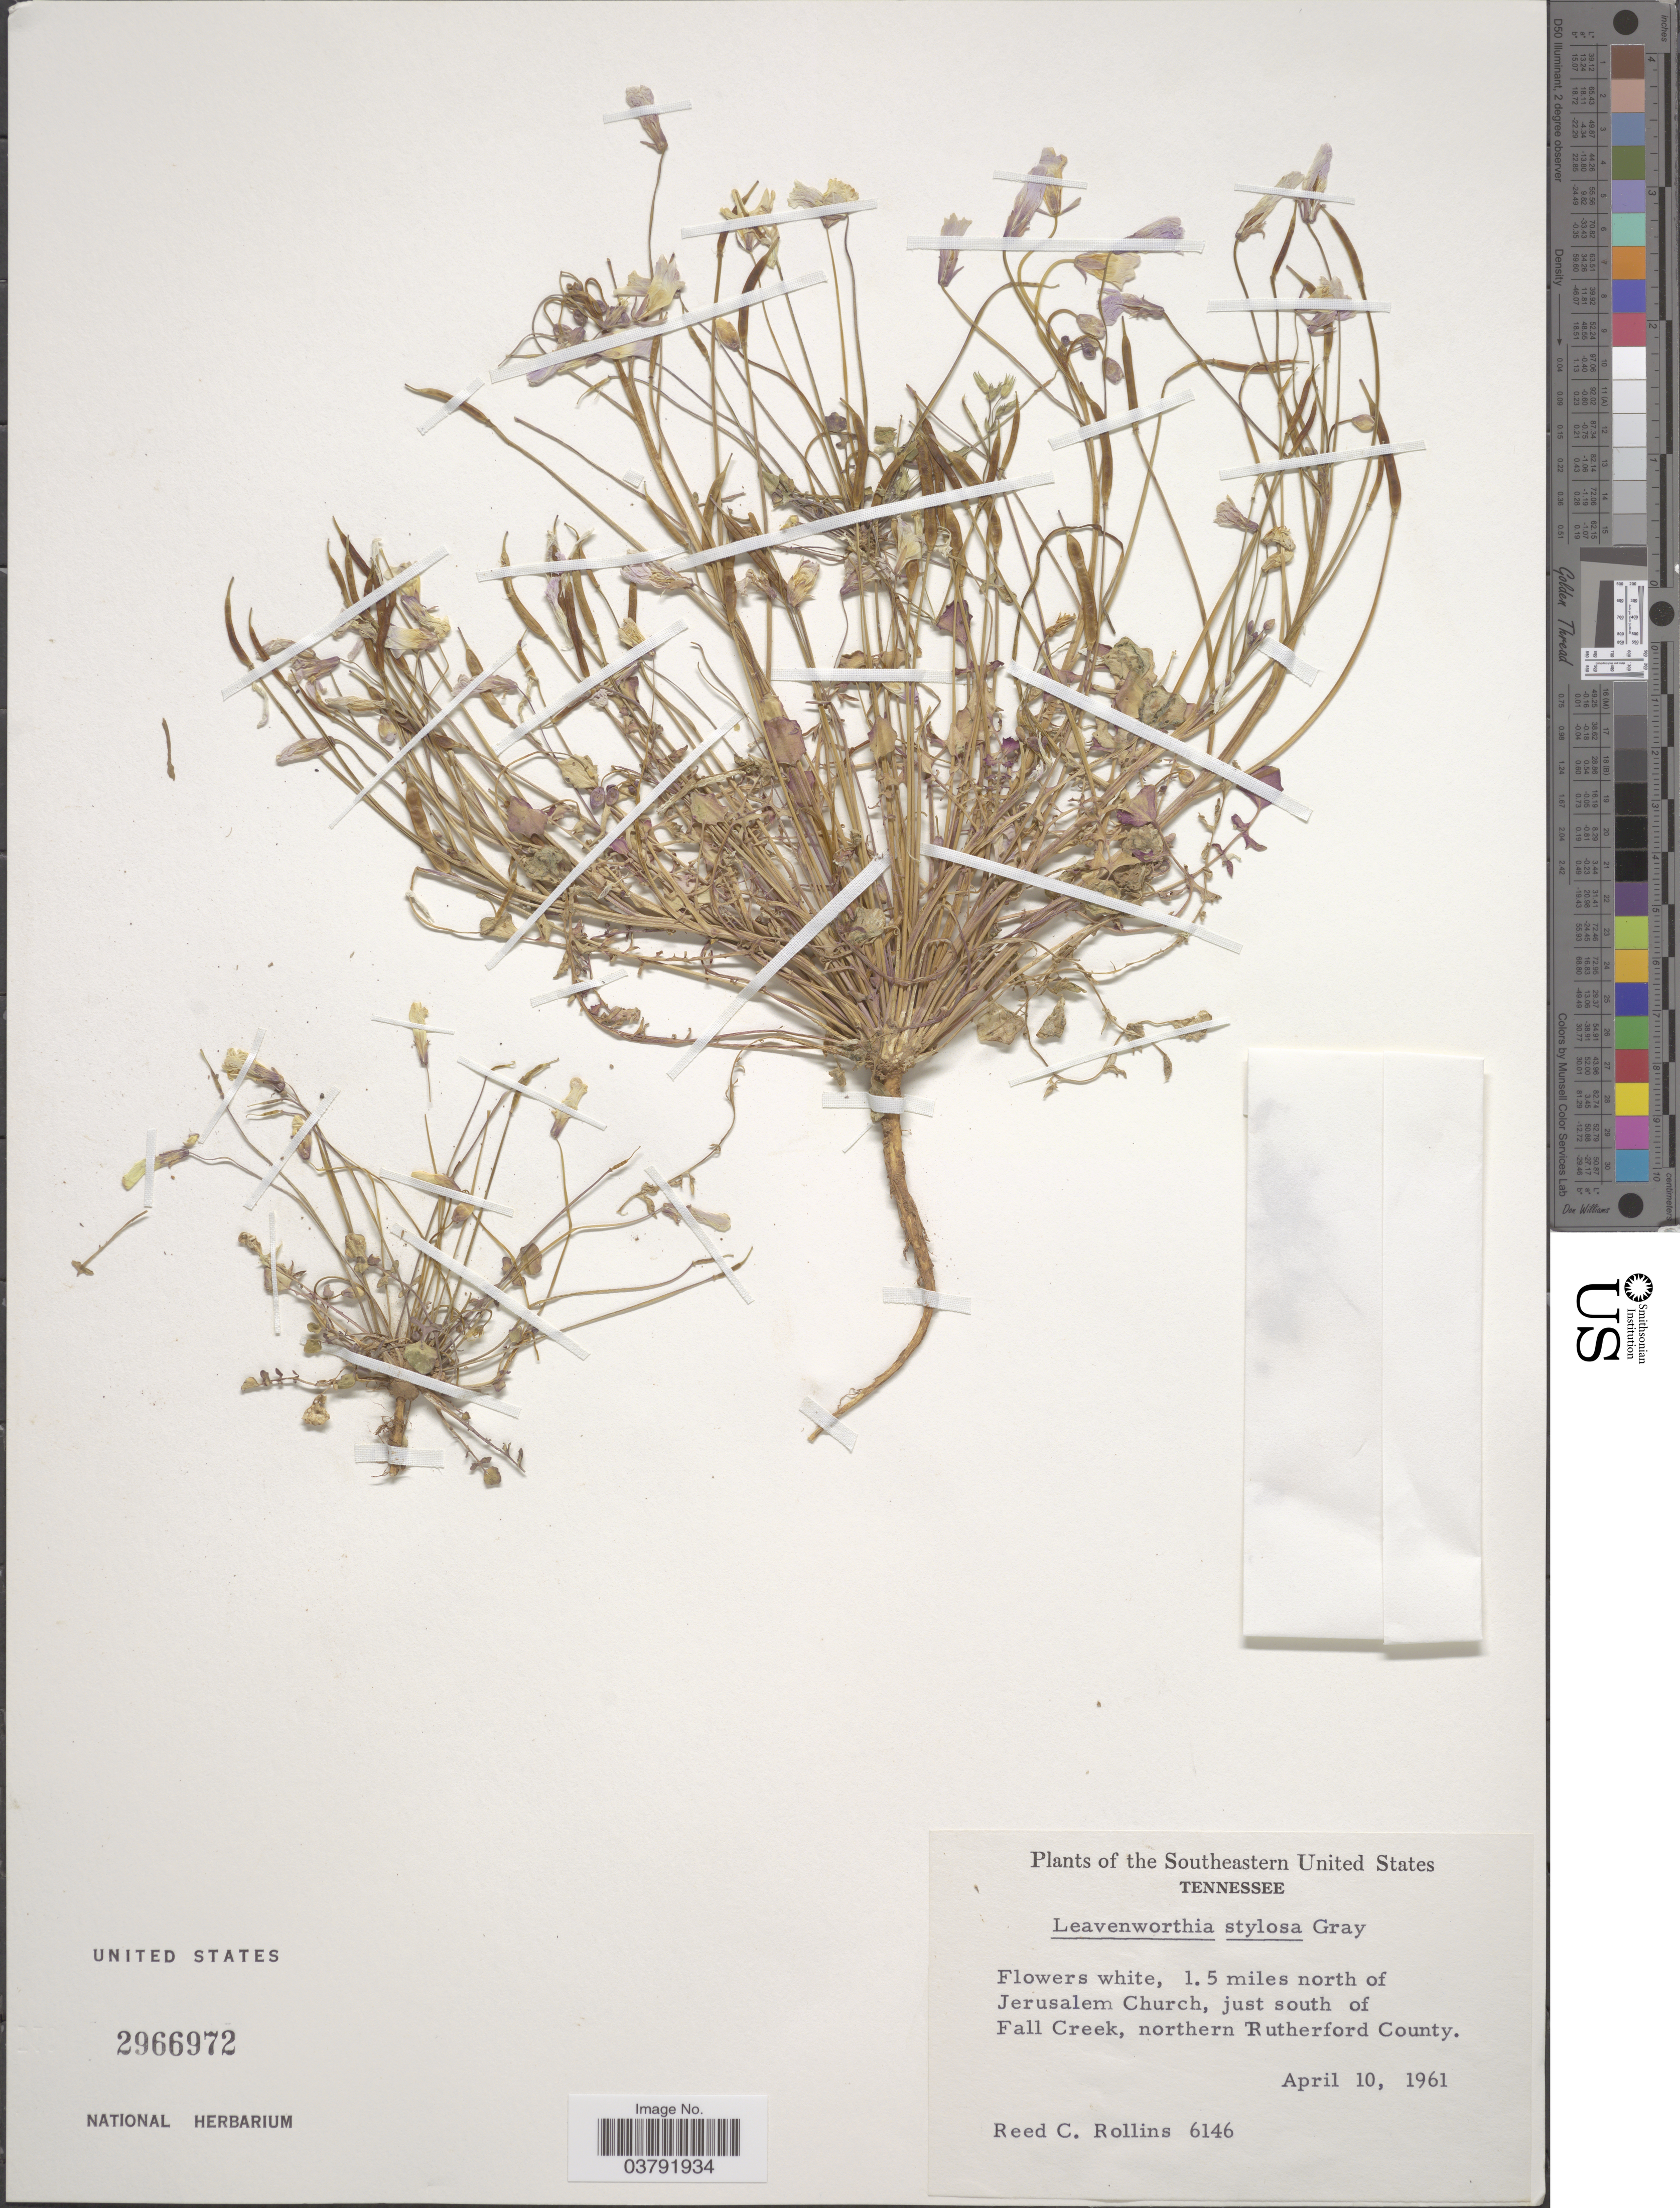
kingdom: Plantae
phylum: Tracheophyta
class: Magnoliopsida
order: Brassicales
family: Brassicaceae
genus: Leavenworthia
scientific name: Leavenworthia stylosa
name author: A. Gray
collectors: R. C. Rollins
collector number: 6146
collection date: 1961-04-10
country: United States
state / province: Tennessee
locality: Southeastern United States. 1.5 miles north of Jerusalem Church, just south of Fall Creek, northern Rutherford County.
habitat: south of creek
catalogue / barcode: US 2966972